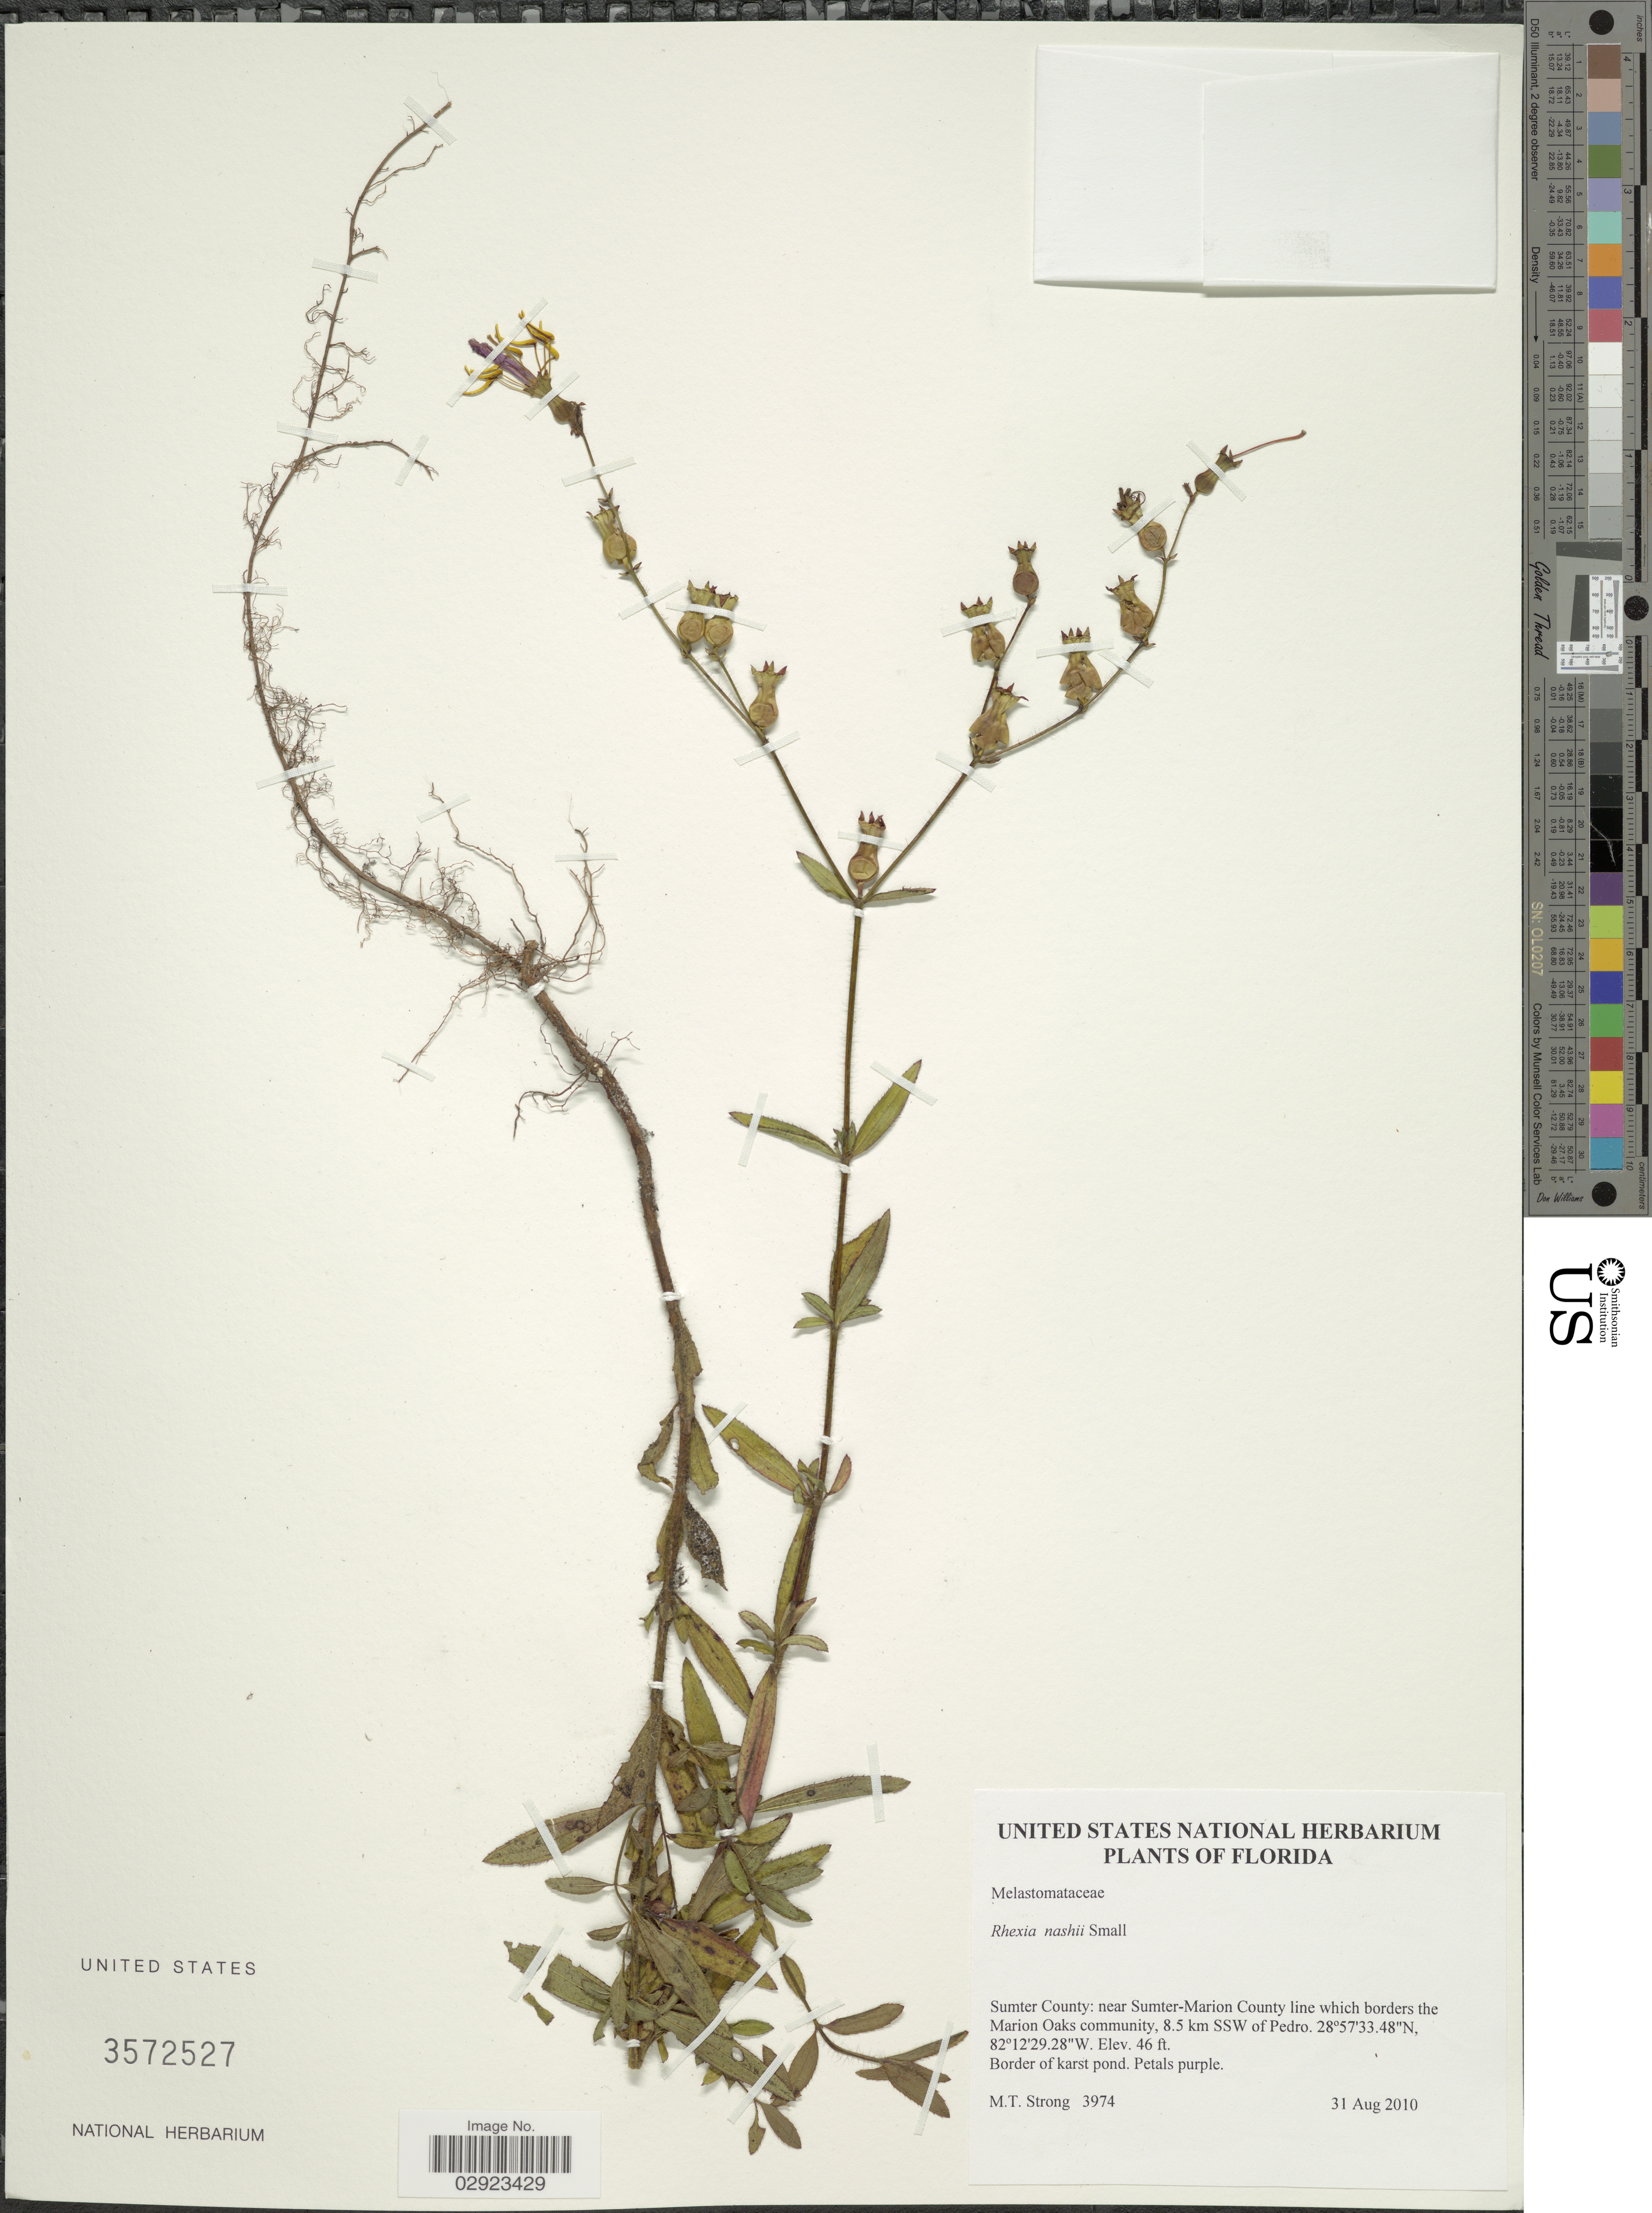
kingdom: Plantae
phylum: Tracheophyta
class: Magnoliopsida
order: Myrtales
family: Melastomataceae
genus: Rhexia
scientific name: Rhexia nashii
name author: Small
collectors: M. T. Strong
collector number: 3974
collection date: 2010-08-31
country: United States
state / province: Florida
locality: Sumter County: near Sumter-Marion County line which borders the Marion Oaks community, 8.5 km SSW of Pedro.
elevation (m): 14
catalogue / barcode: US 3572527